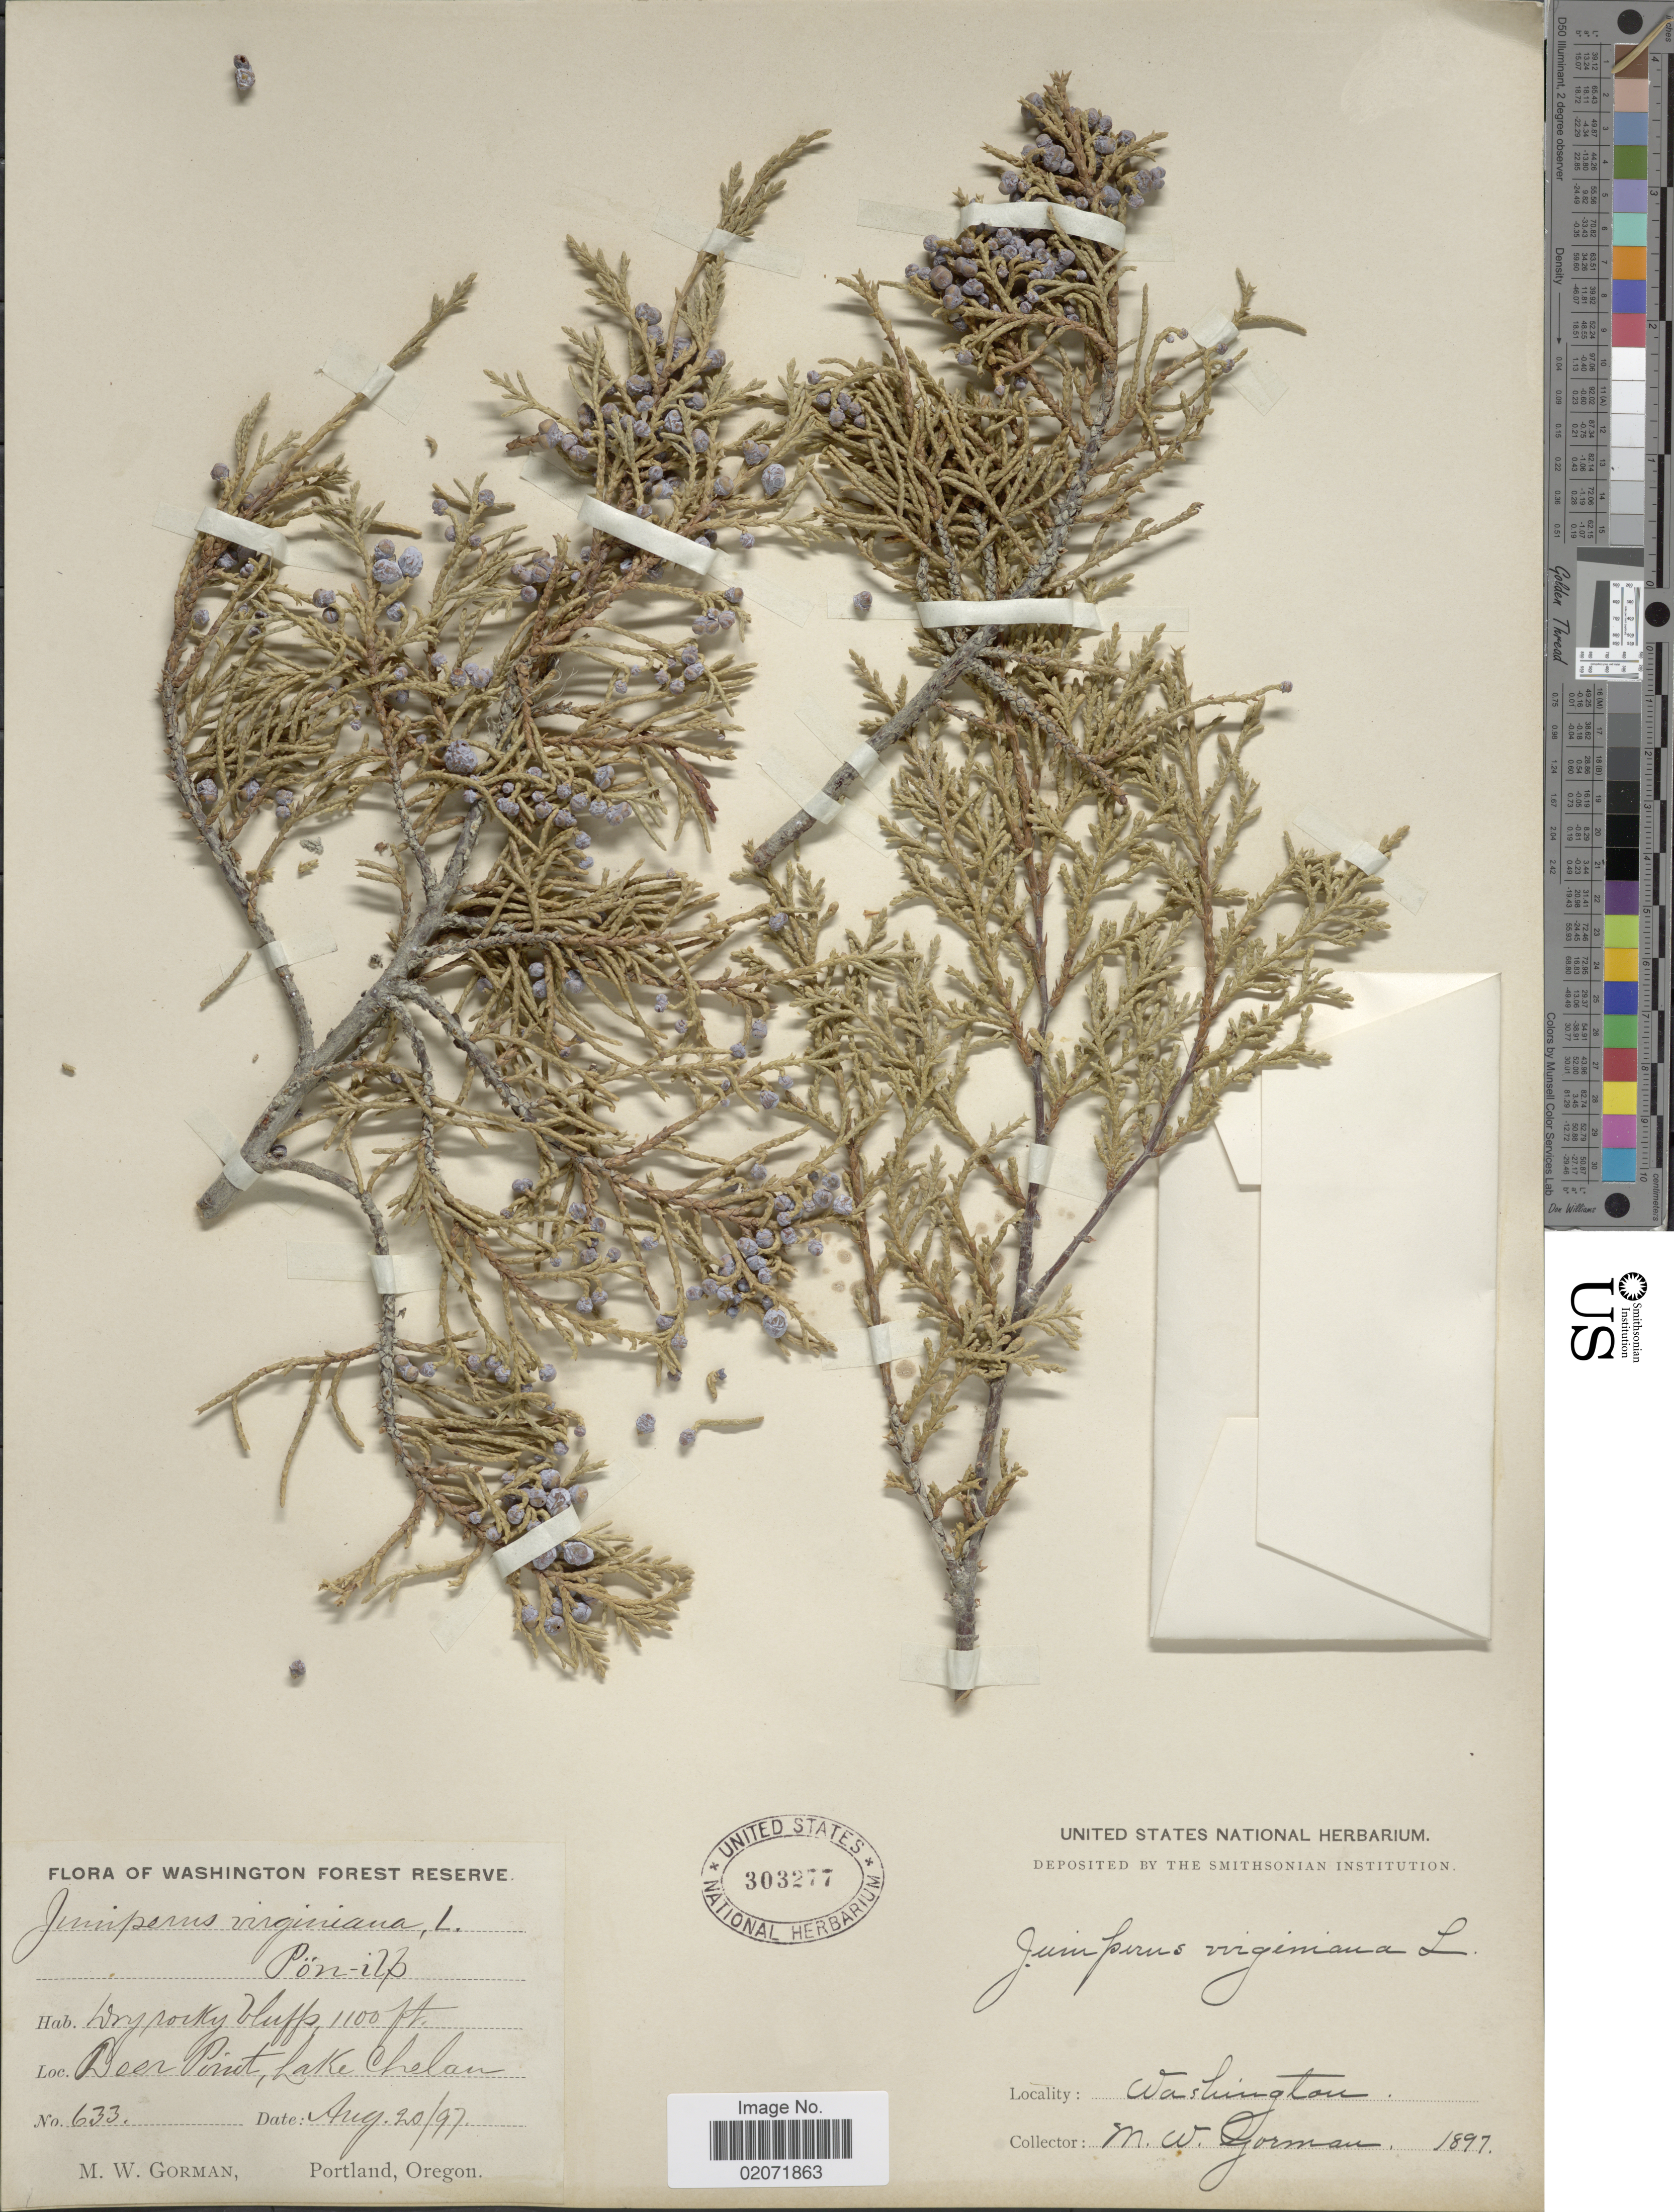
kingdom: Plantae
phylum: Tracheophyta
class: Pinopsida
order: Pinales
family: Cupressaceae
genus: Juniperus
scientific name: Juniperus scopulorum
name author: Sarg.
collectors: M. W. Gorman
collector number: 633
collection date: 1897-08-20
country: United States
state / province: Washington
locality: Washington Forest Reserve, Dry rocky bluffs, Deer Point, Lake Chelan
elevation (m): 335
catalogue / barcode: US 303277